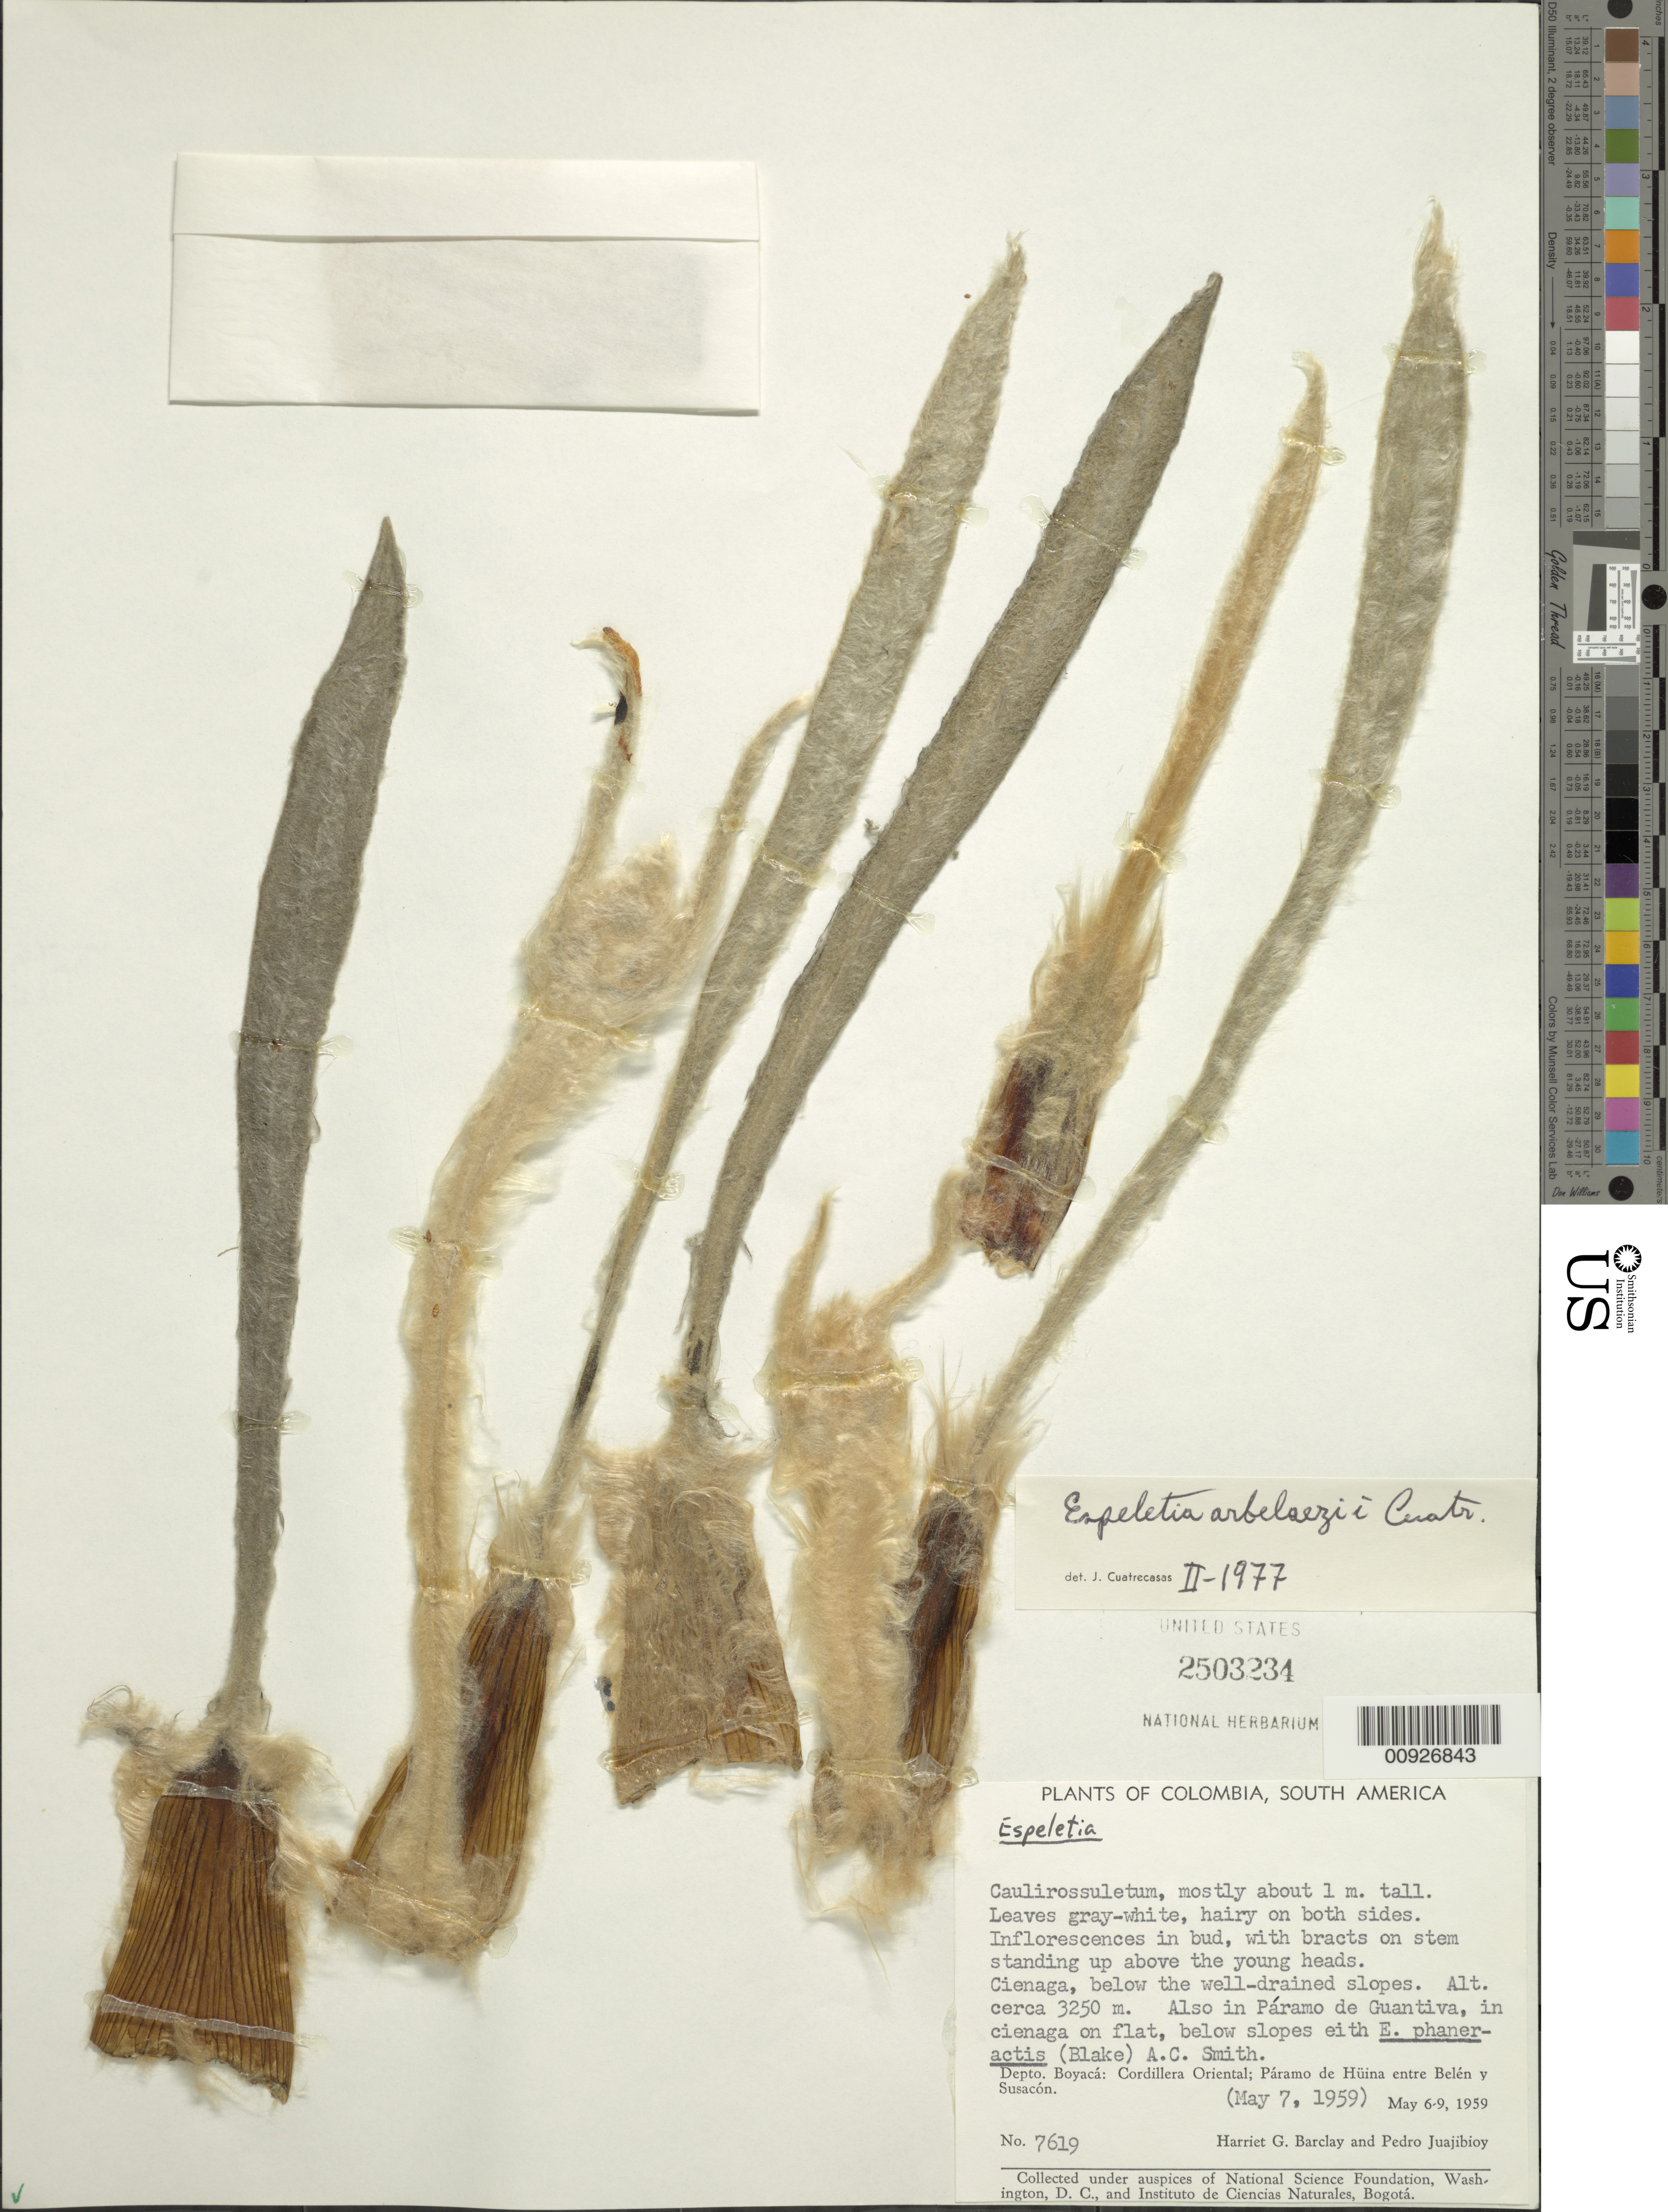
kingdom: Plantae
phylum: Tracheophyta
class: Magnoliopsida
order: Asterales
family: Asteraceae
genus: Espeletia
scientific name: Espeletia arbelaezii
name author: Cuatrec.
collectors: H. G. Barclay & P. Juajibioy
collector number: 7619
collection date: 1959-05-07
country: Colombia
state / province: Boyacá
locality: P. de Hüinas. Cordillera Oriental, Páramo de Hüina entre Belén y Susacón.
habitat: Cienaga, below the well-drained slopes. Also in Páramo de Guantiva, in cienaga on flat, below slopes eith E. phaneractis (Blake) A.C. Smith.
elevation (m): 3250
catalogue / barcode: US 2503234